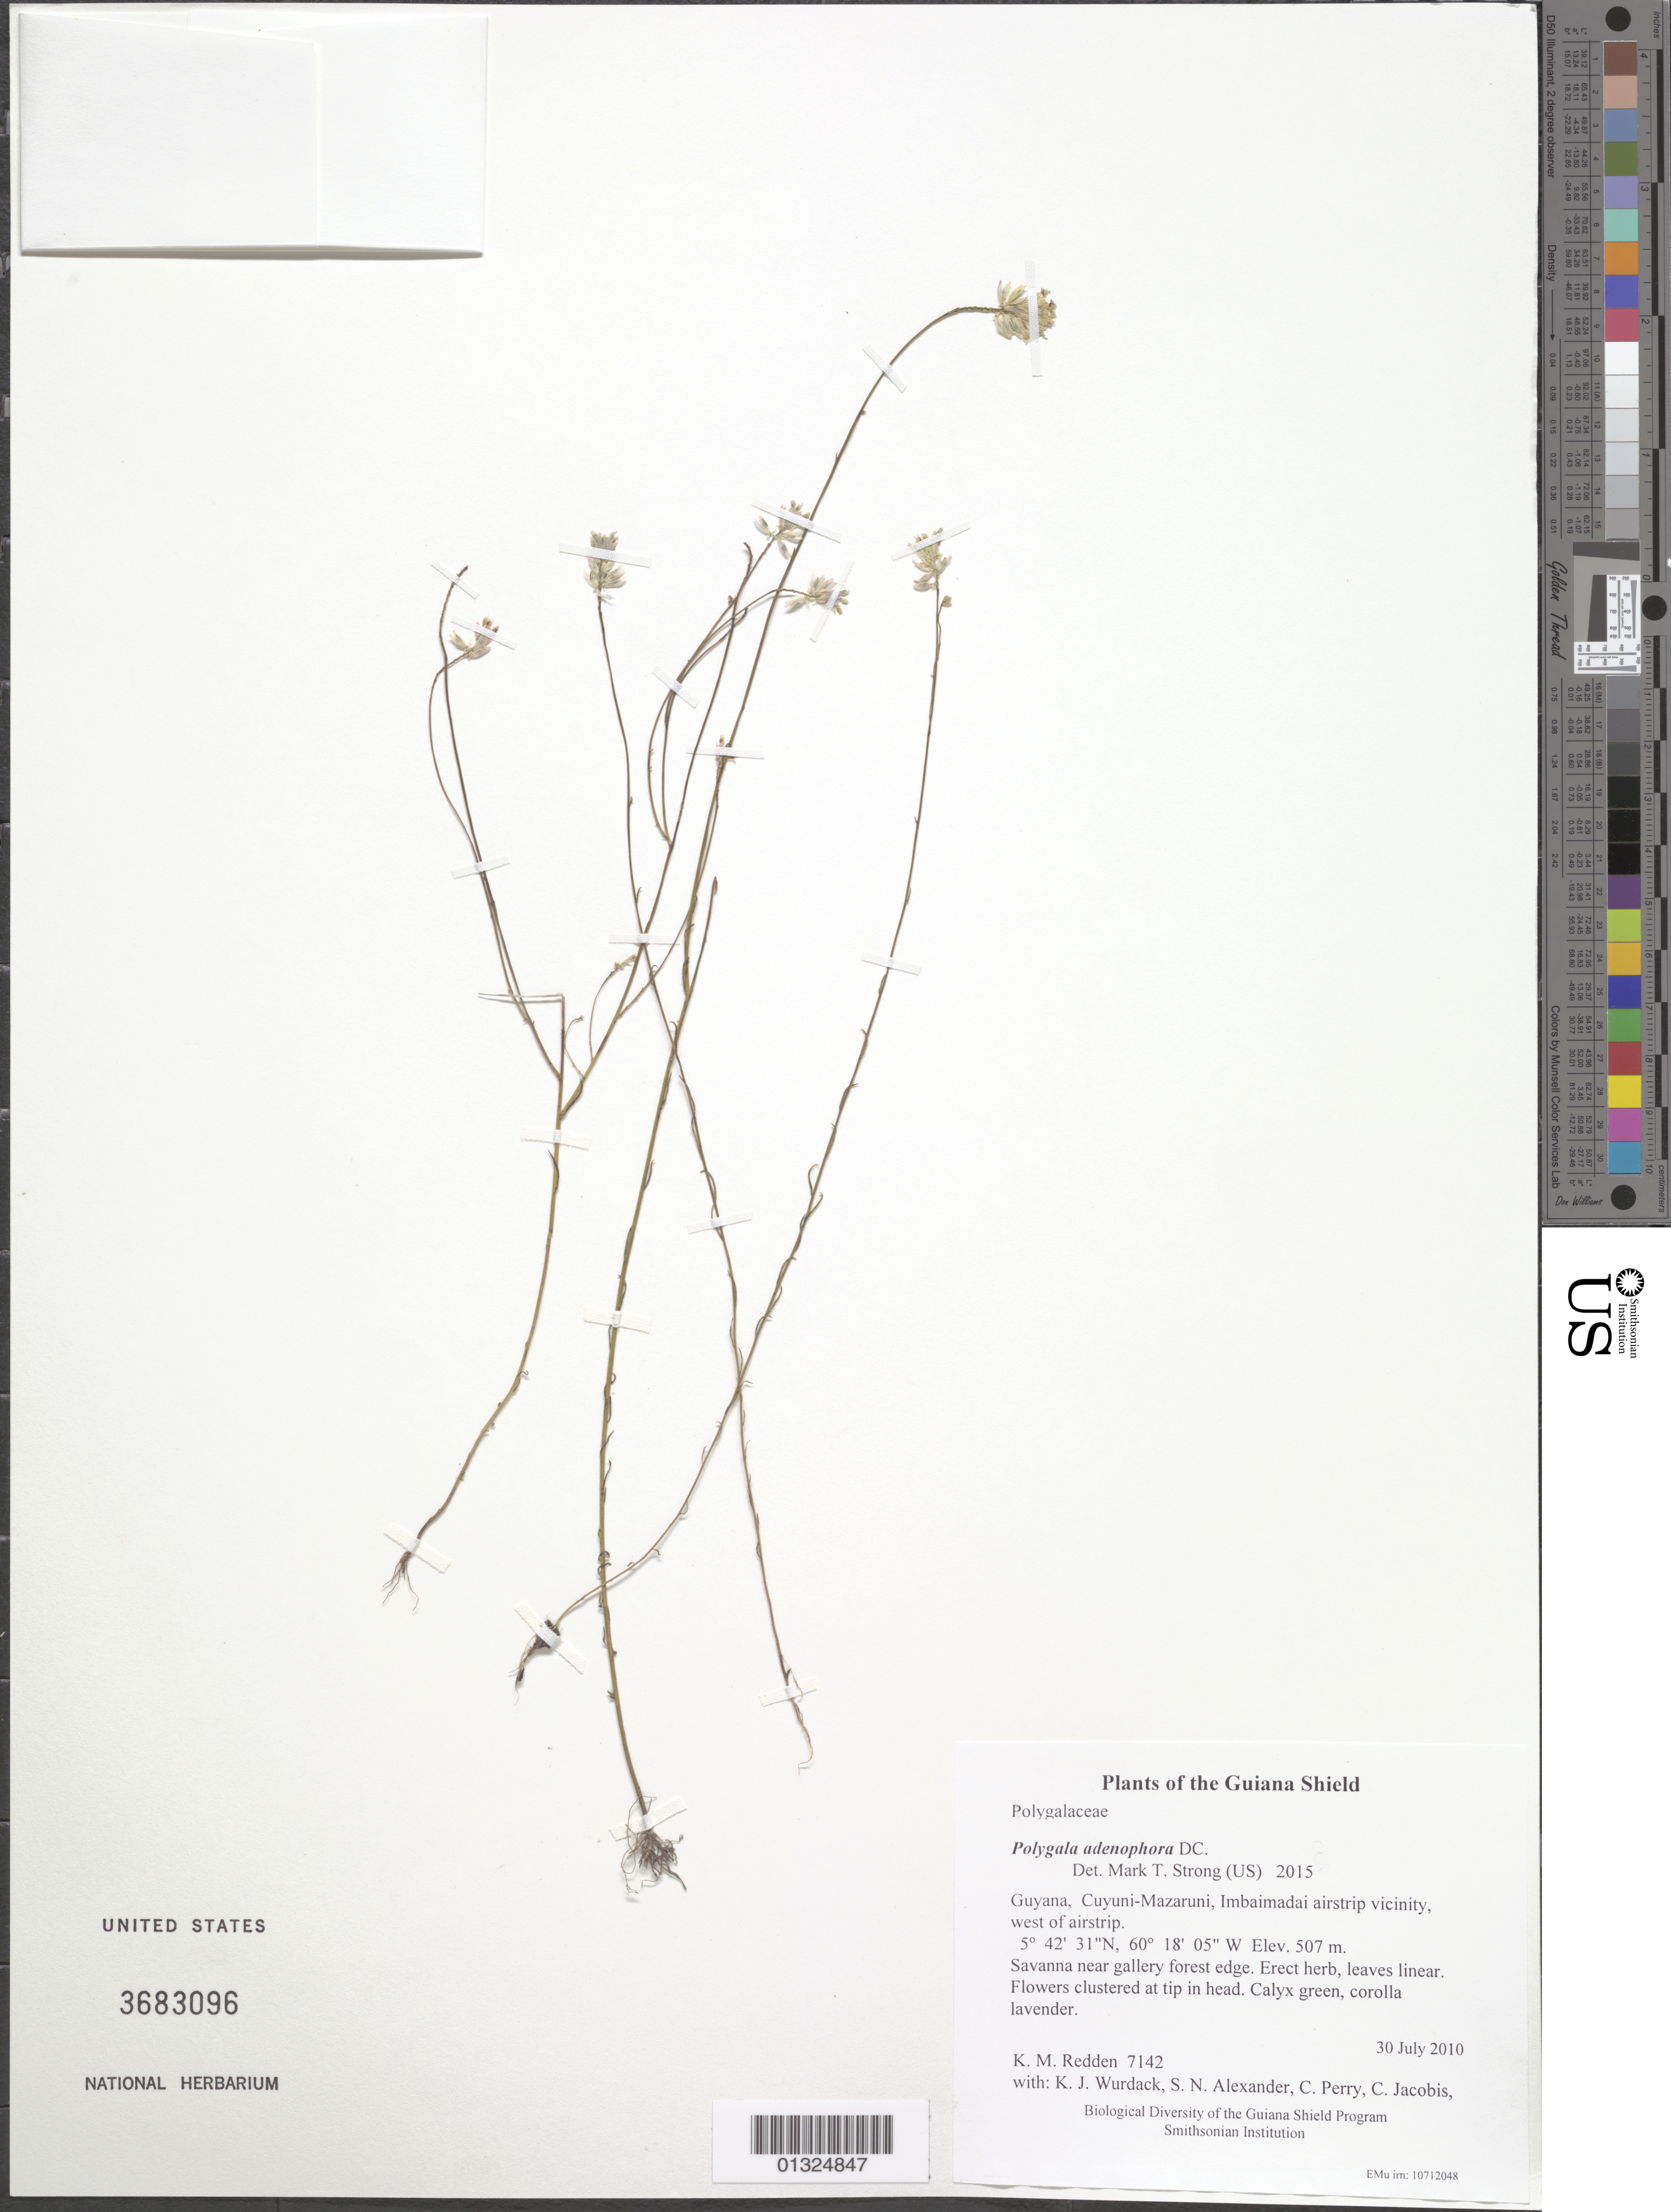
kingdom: Plantae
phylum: Tracheophyta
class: Magnoliopsida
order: Fabales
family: Polygalaceae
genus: Polygala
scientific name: Polygala adenophora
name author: DC.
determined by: Strong, M. T., (US), Smithsonian Institution - National Museum of Natural History (UNITED STATES)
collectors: K. M. Redden, K. Wurdack, S. N. Alexander, C. Perry, C. Jacobis, D. Hunter, V. Roland & H. Hunter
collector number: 7142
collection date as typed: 30 July 2010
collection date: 2010-07-30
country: Guyana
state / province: Cuyuni-Mazaruni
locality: Imbaimadai airstrip vicinity, west of airstrip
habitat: Savanna near gallery forest edge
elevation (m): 507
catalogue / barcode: US 3683096